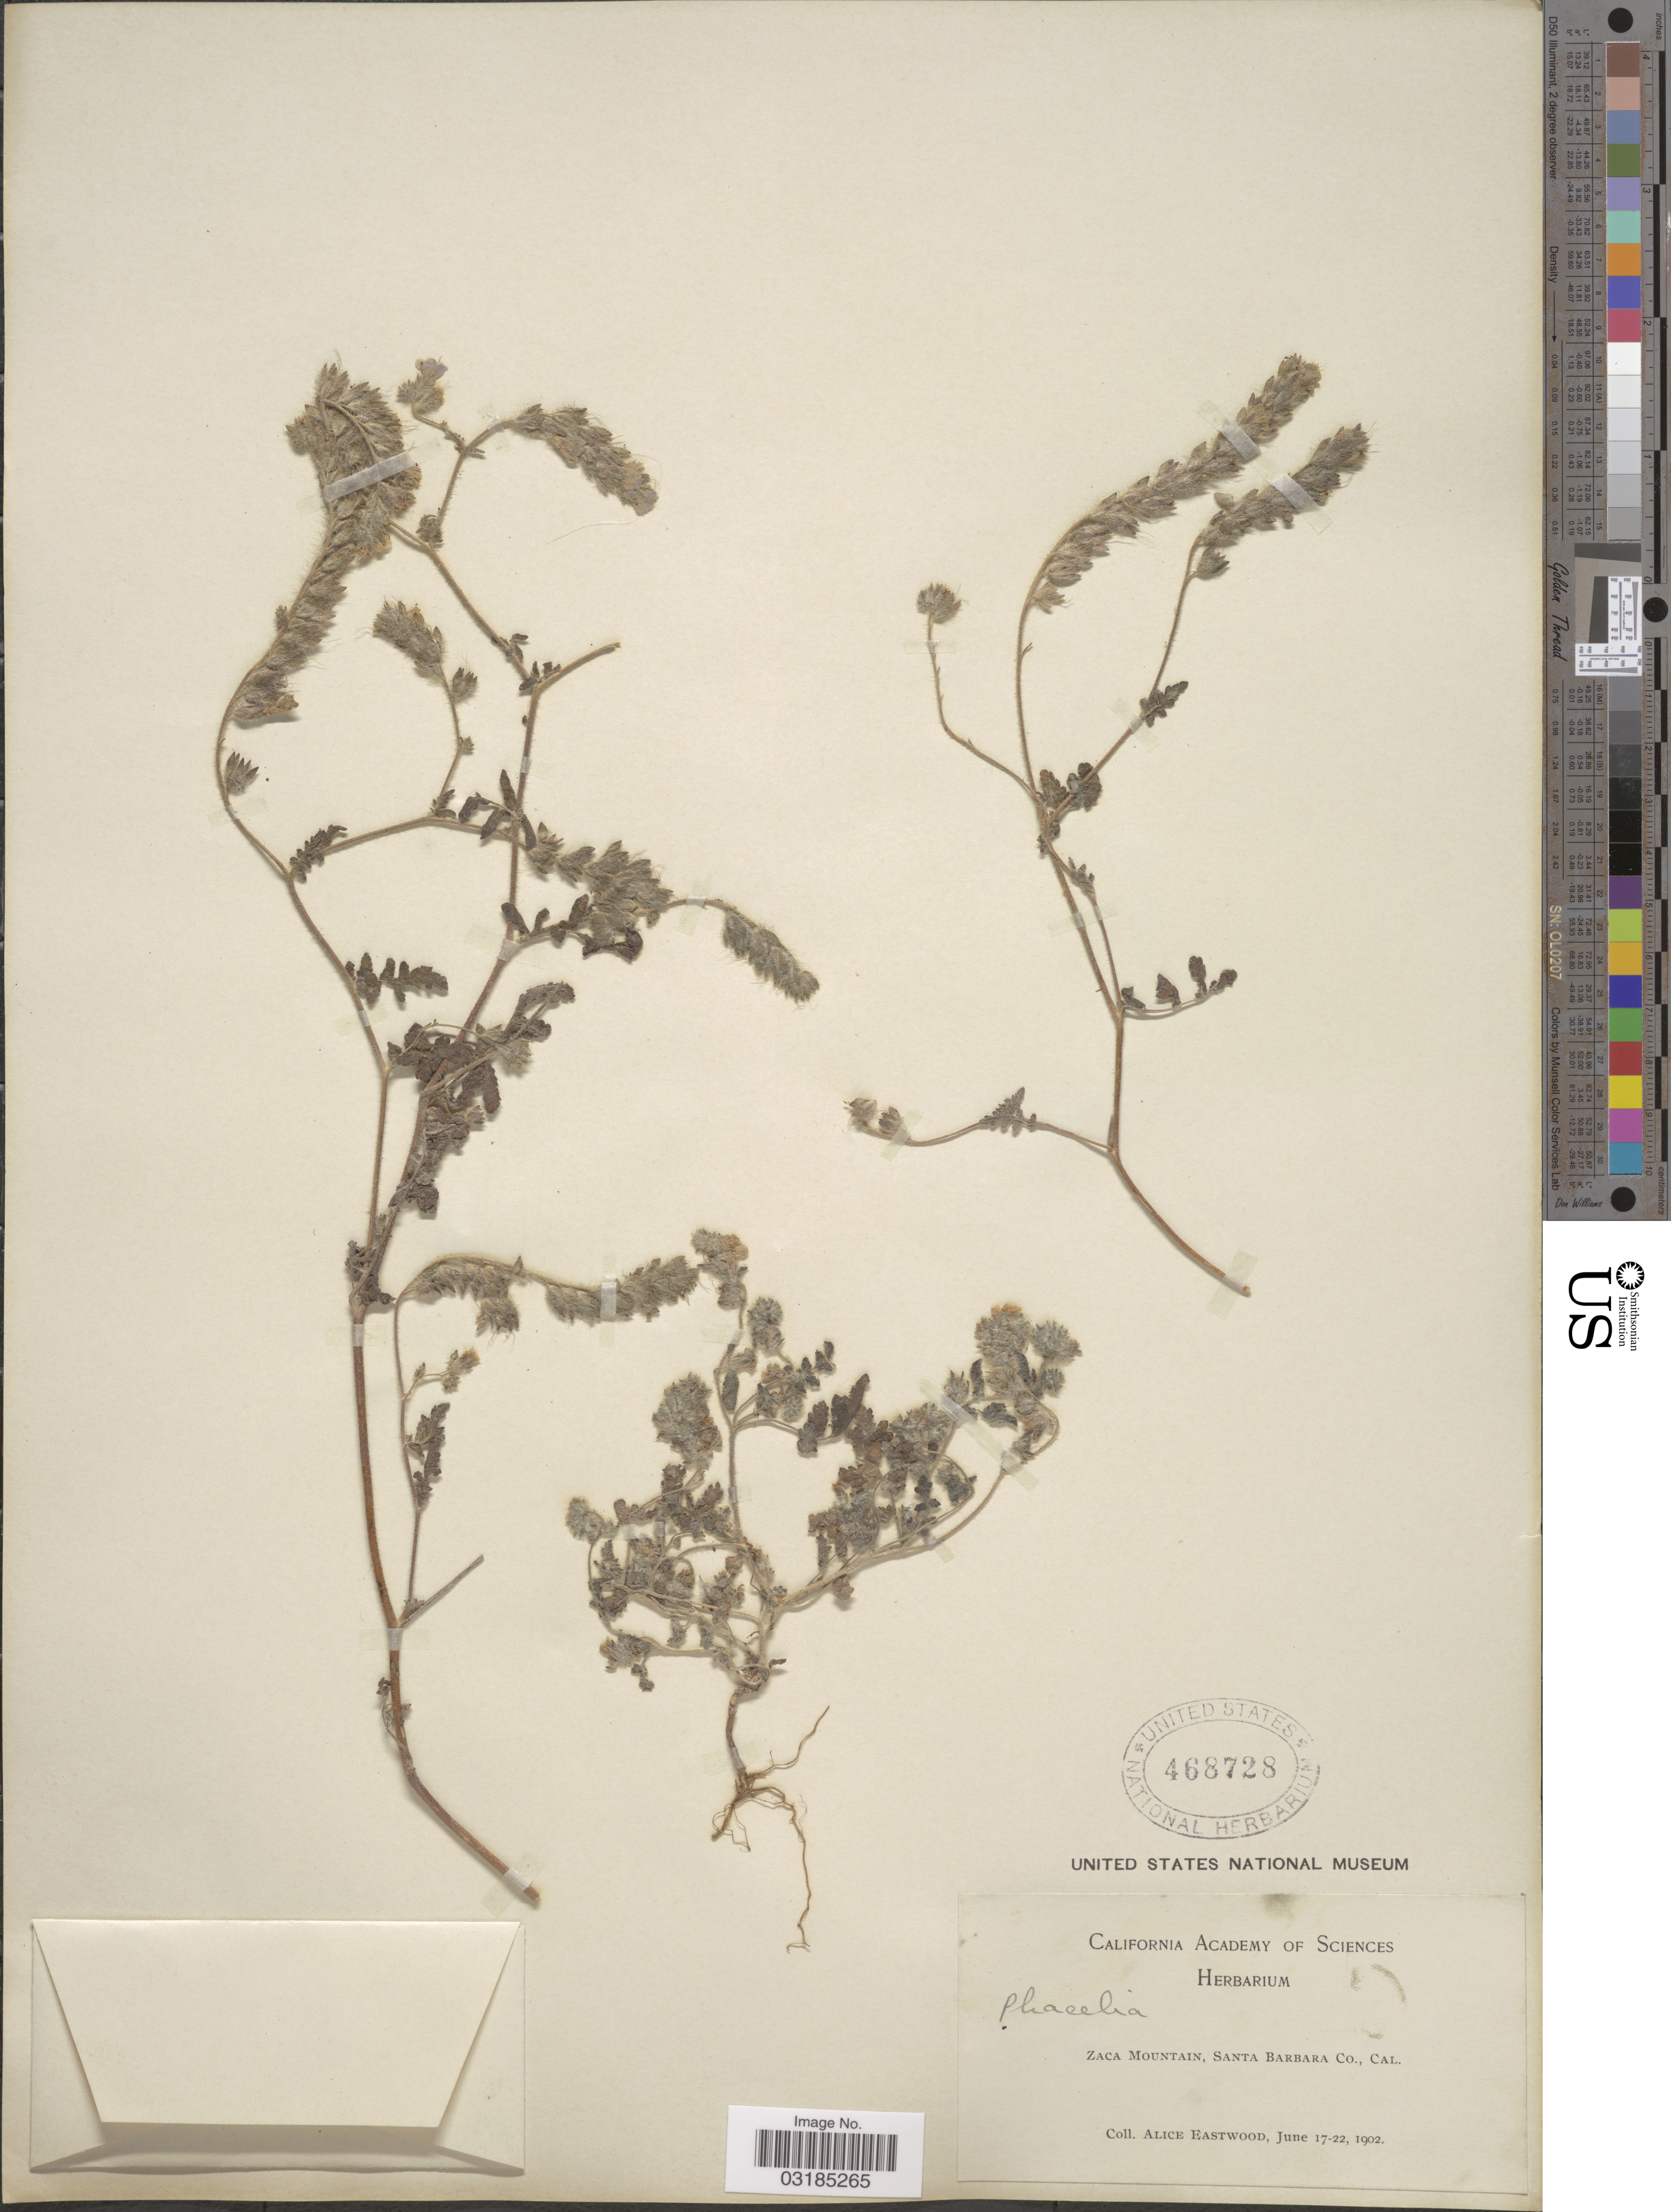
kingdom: Plantae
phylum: Tracheophyta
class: Magnoliopsida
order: Boraginales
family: Hydrophyllaceae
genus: Phacelia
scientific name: Phacelia distans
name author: Benth.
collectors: A. Eastwood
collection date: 1902-06-17/1902-06-22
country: United States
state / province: California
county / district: Santa Barbara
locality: Zaca Mountain, Santa Barbara Co.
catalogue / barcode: US 468728